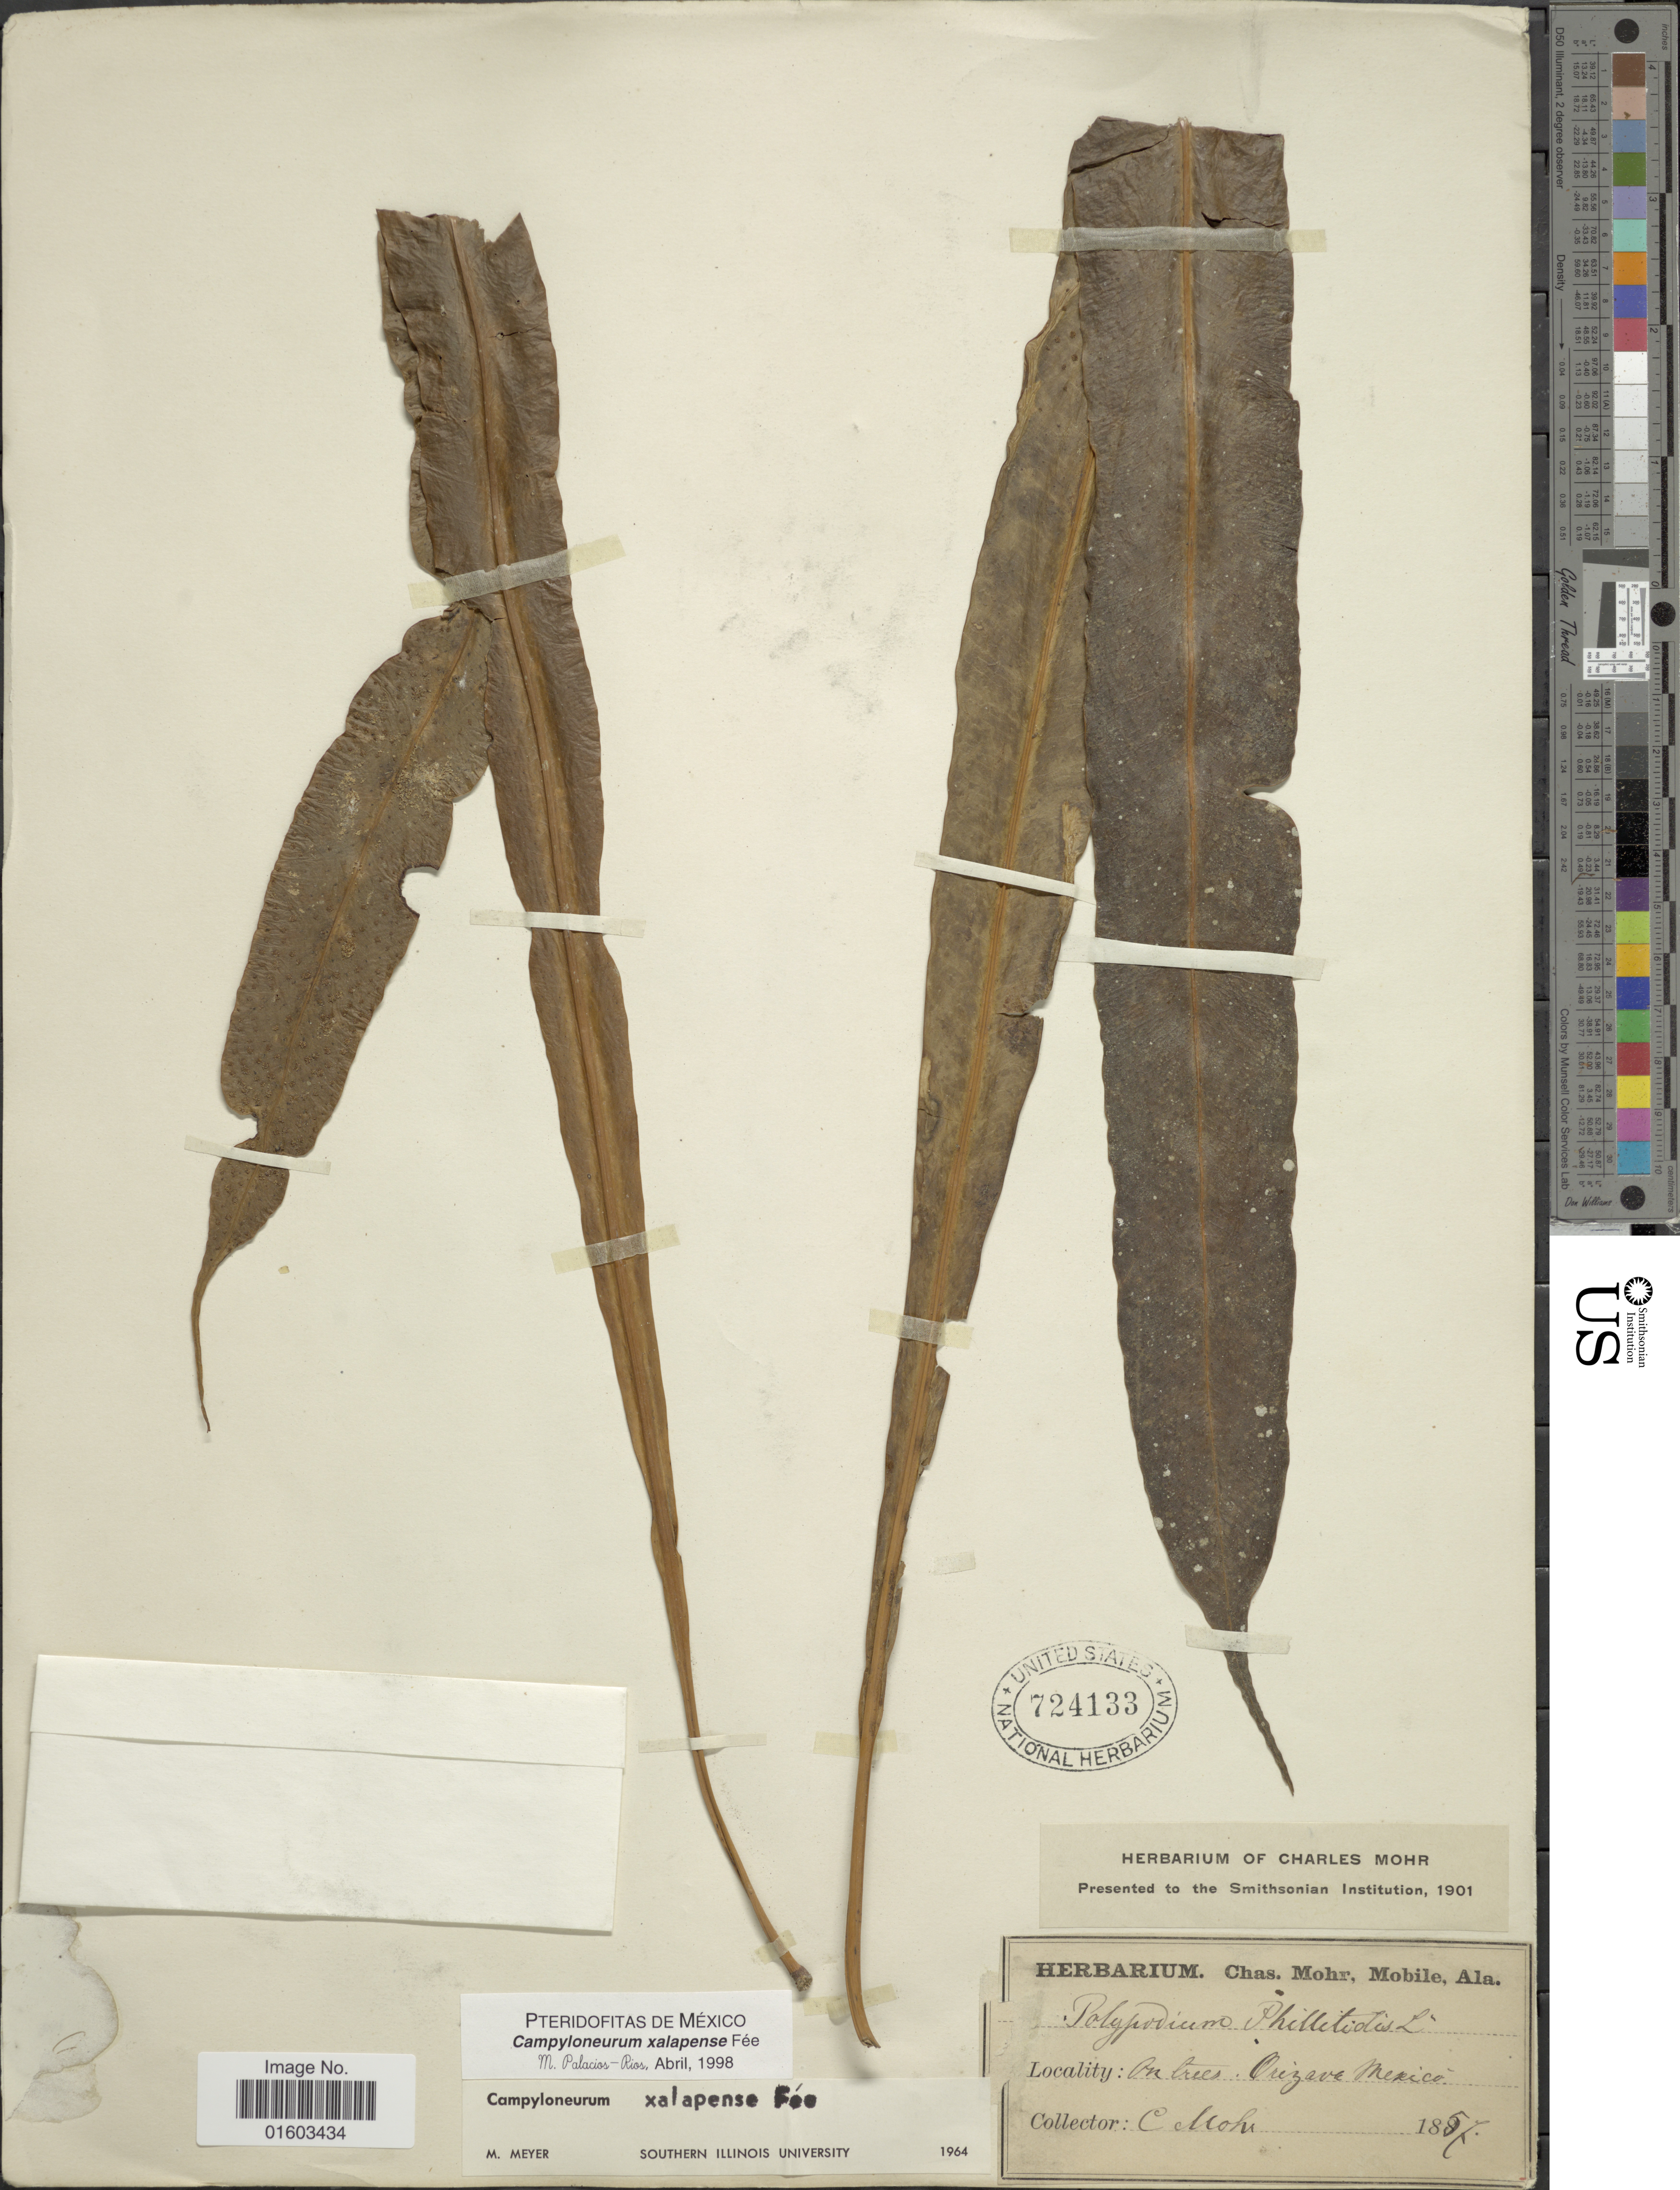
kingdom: Plantae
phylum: Tracheophyta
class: Polypodiopsida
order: Polypodiales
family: Polypodiaceae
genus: Campyloneurum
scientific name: Campyloneurum xalapense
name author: Fée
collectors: Mohr, C. T. (herbarium)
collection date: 1857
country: Mexico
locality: Orizaba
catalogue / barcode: US 724133